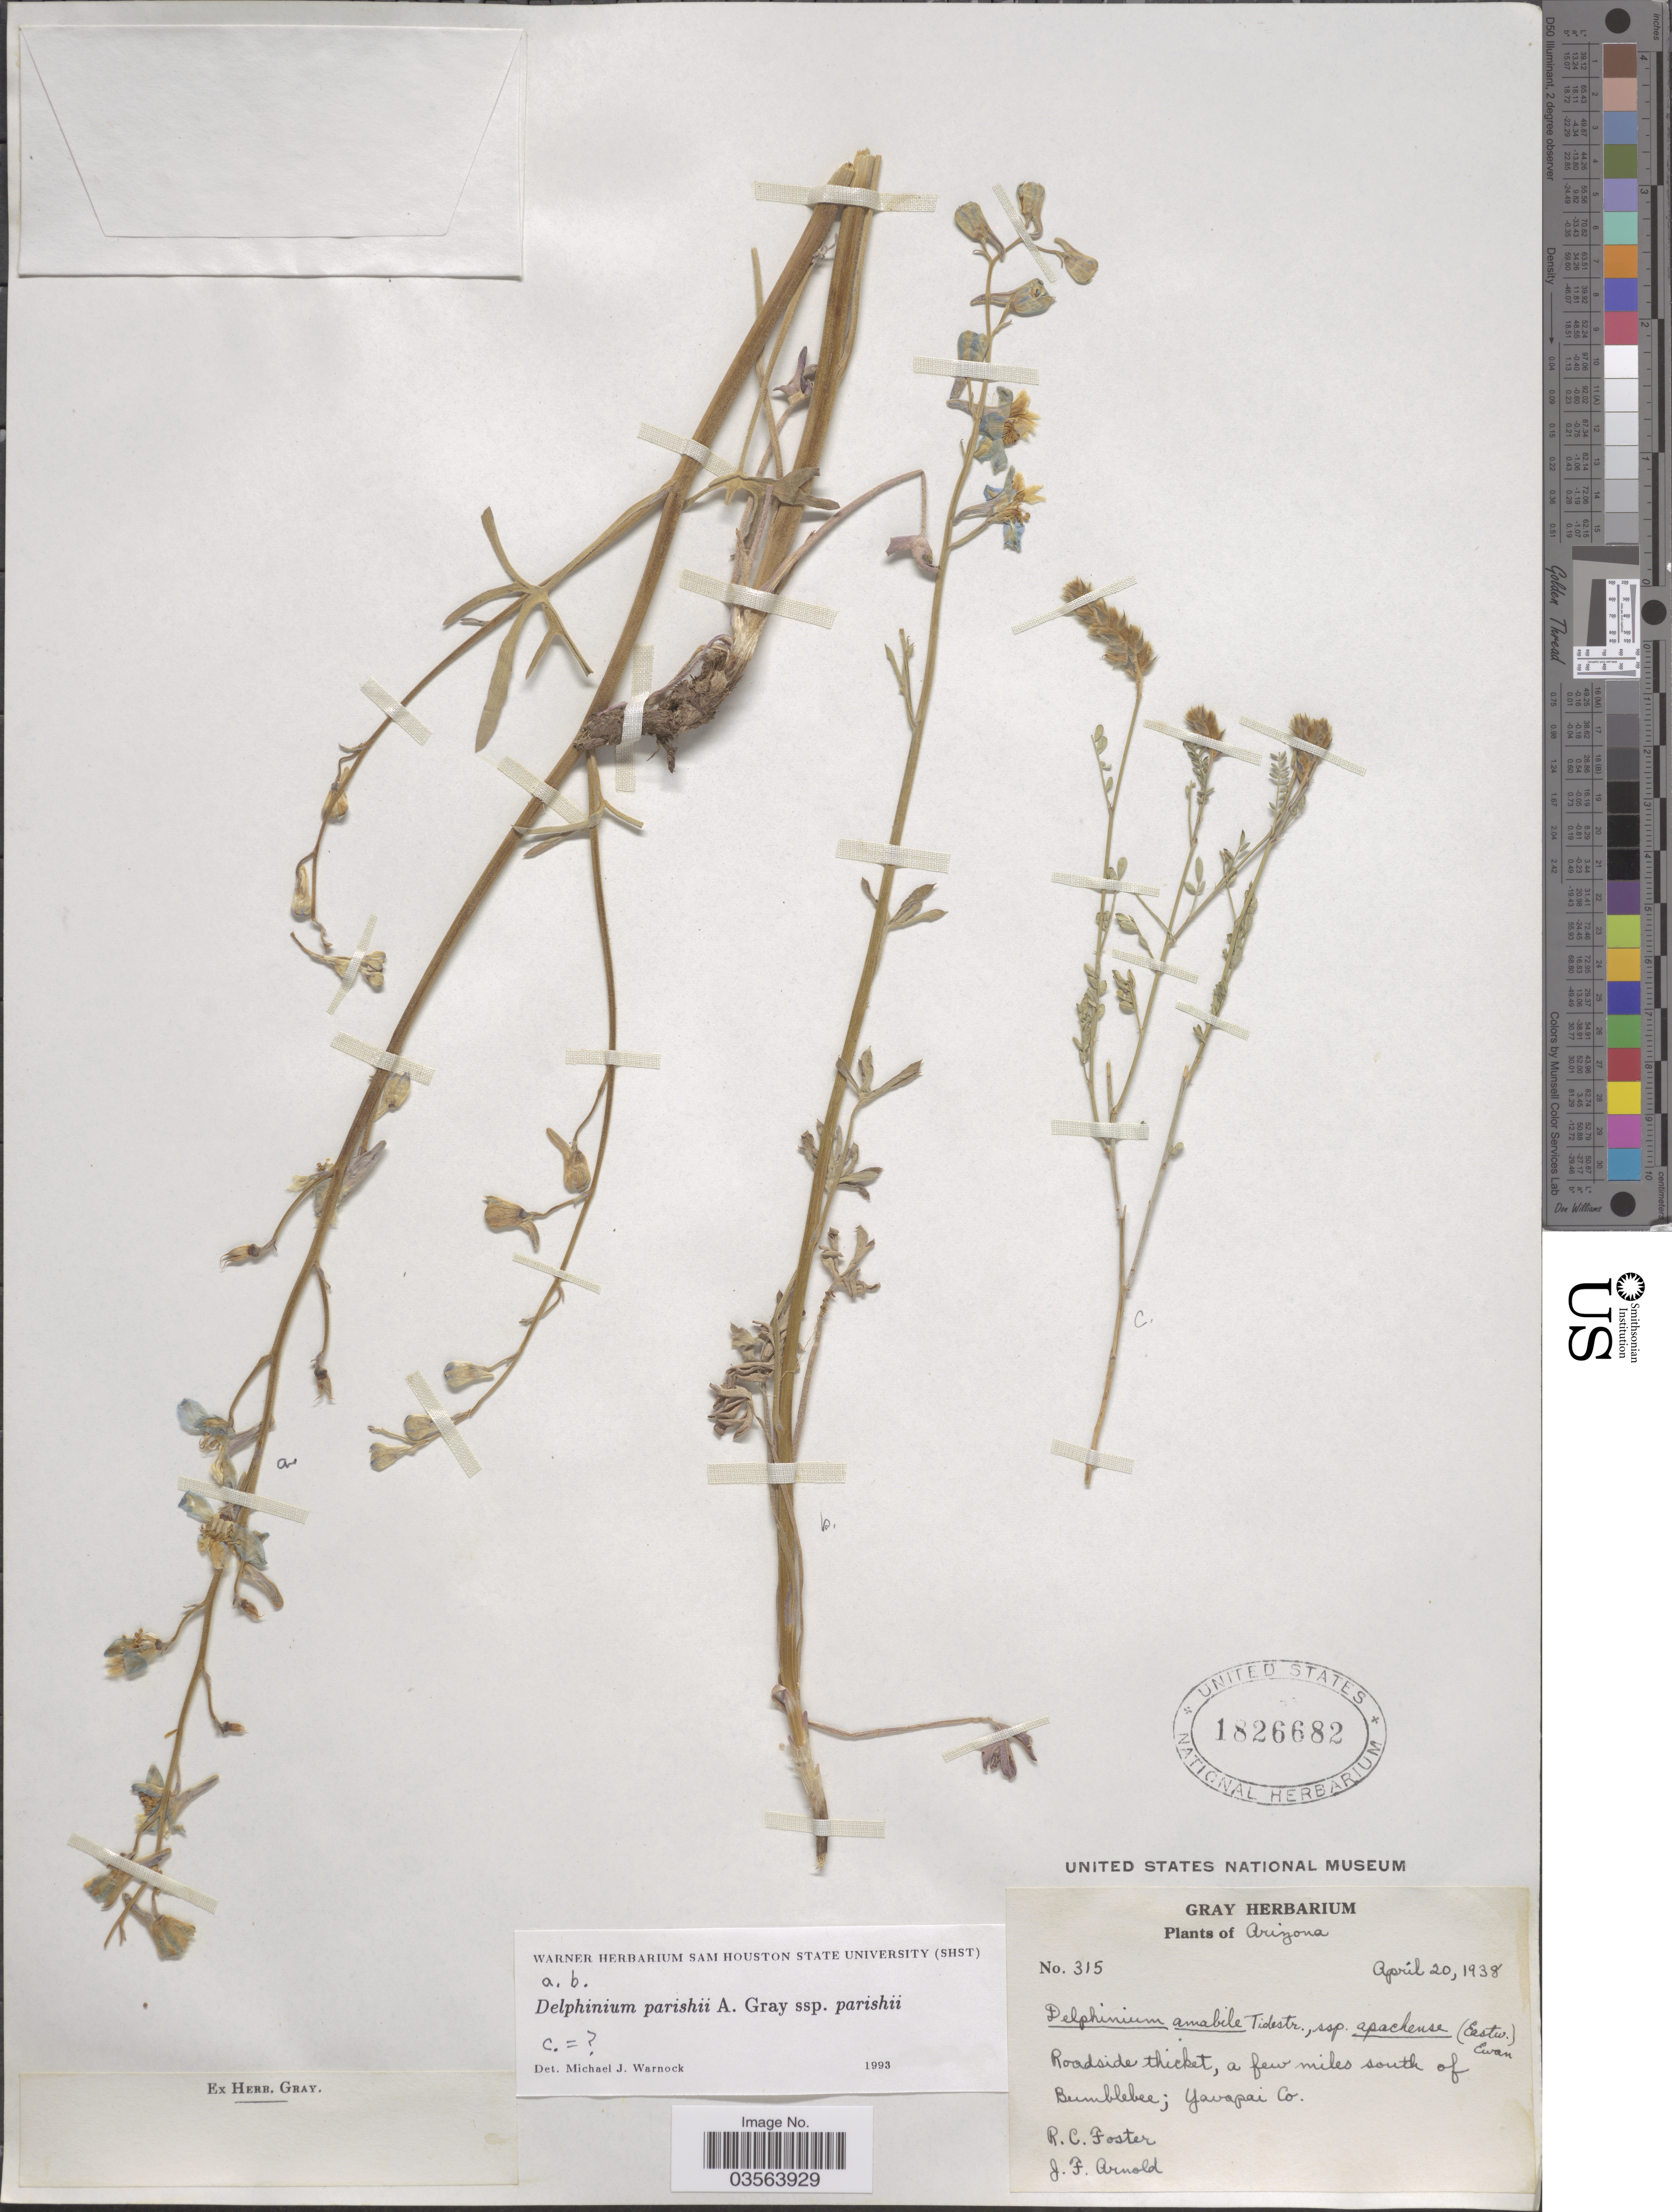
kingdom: Plantae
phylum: Tracheophyta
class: Magnoliopsida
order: Ranunculales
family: Ranunculaceae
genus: Delphinium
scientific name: Delphinium parishii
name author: A. Gray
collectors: R. C. Foster & J. F. Arnold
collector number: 315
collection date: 1938-04-20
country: United States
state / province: Arizona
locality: Roadside thicket, a few miles south of Bumblebee; Yavapai Co.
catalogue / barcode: US 1826682